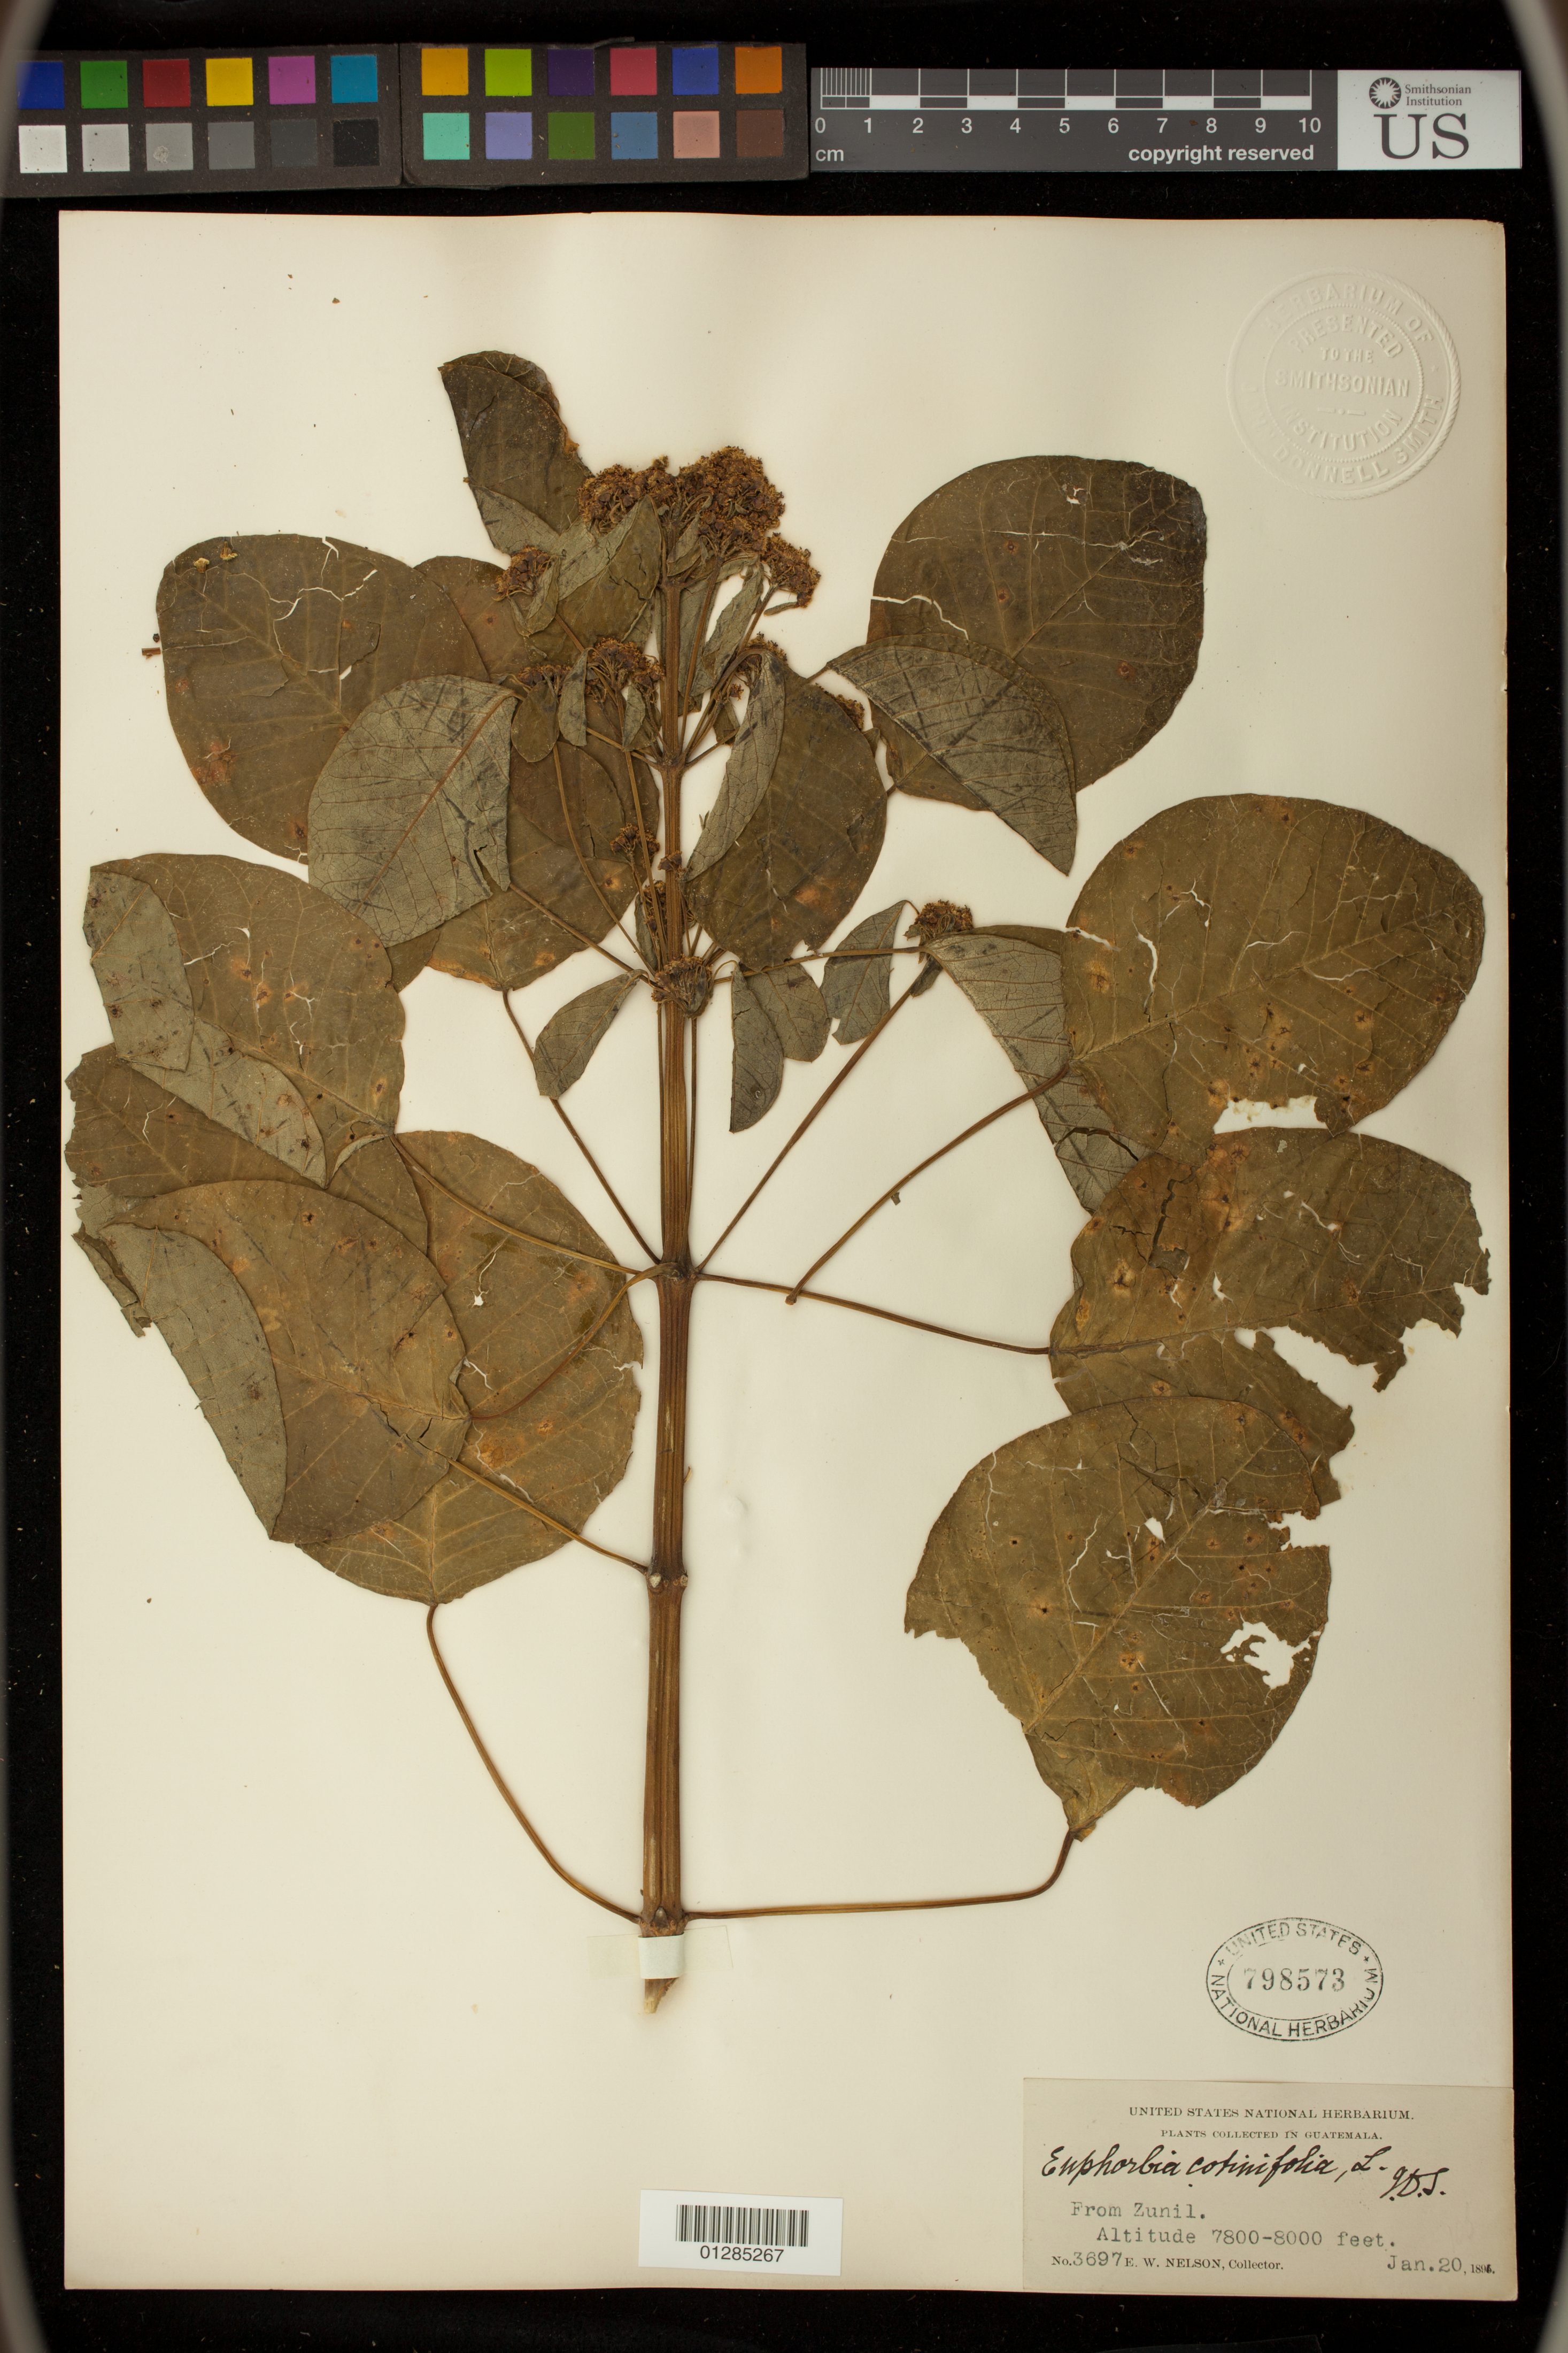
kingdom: Plantae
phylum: Tracheophyta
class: Magnoliopsida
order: Malpighiales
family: Euphorbiaceae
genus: Euphorbia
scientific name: Euphorbia cotinifolia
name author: L.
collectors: E. W. Nelson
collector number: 3697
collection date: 1896-01-20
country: Guatemala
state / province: Quetzaltenango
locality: Zunil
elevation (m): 2377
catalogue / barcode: US 798573